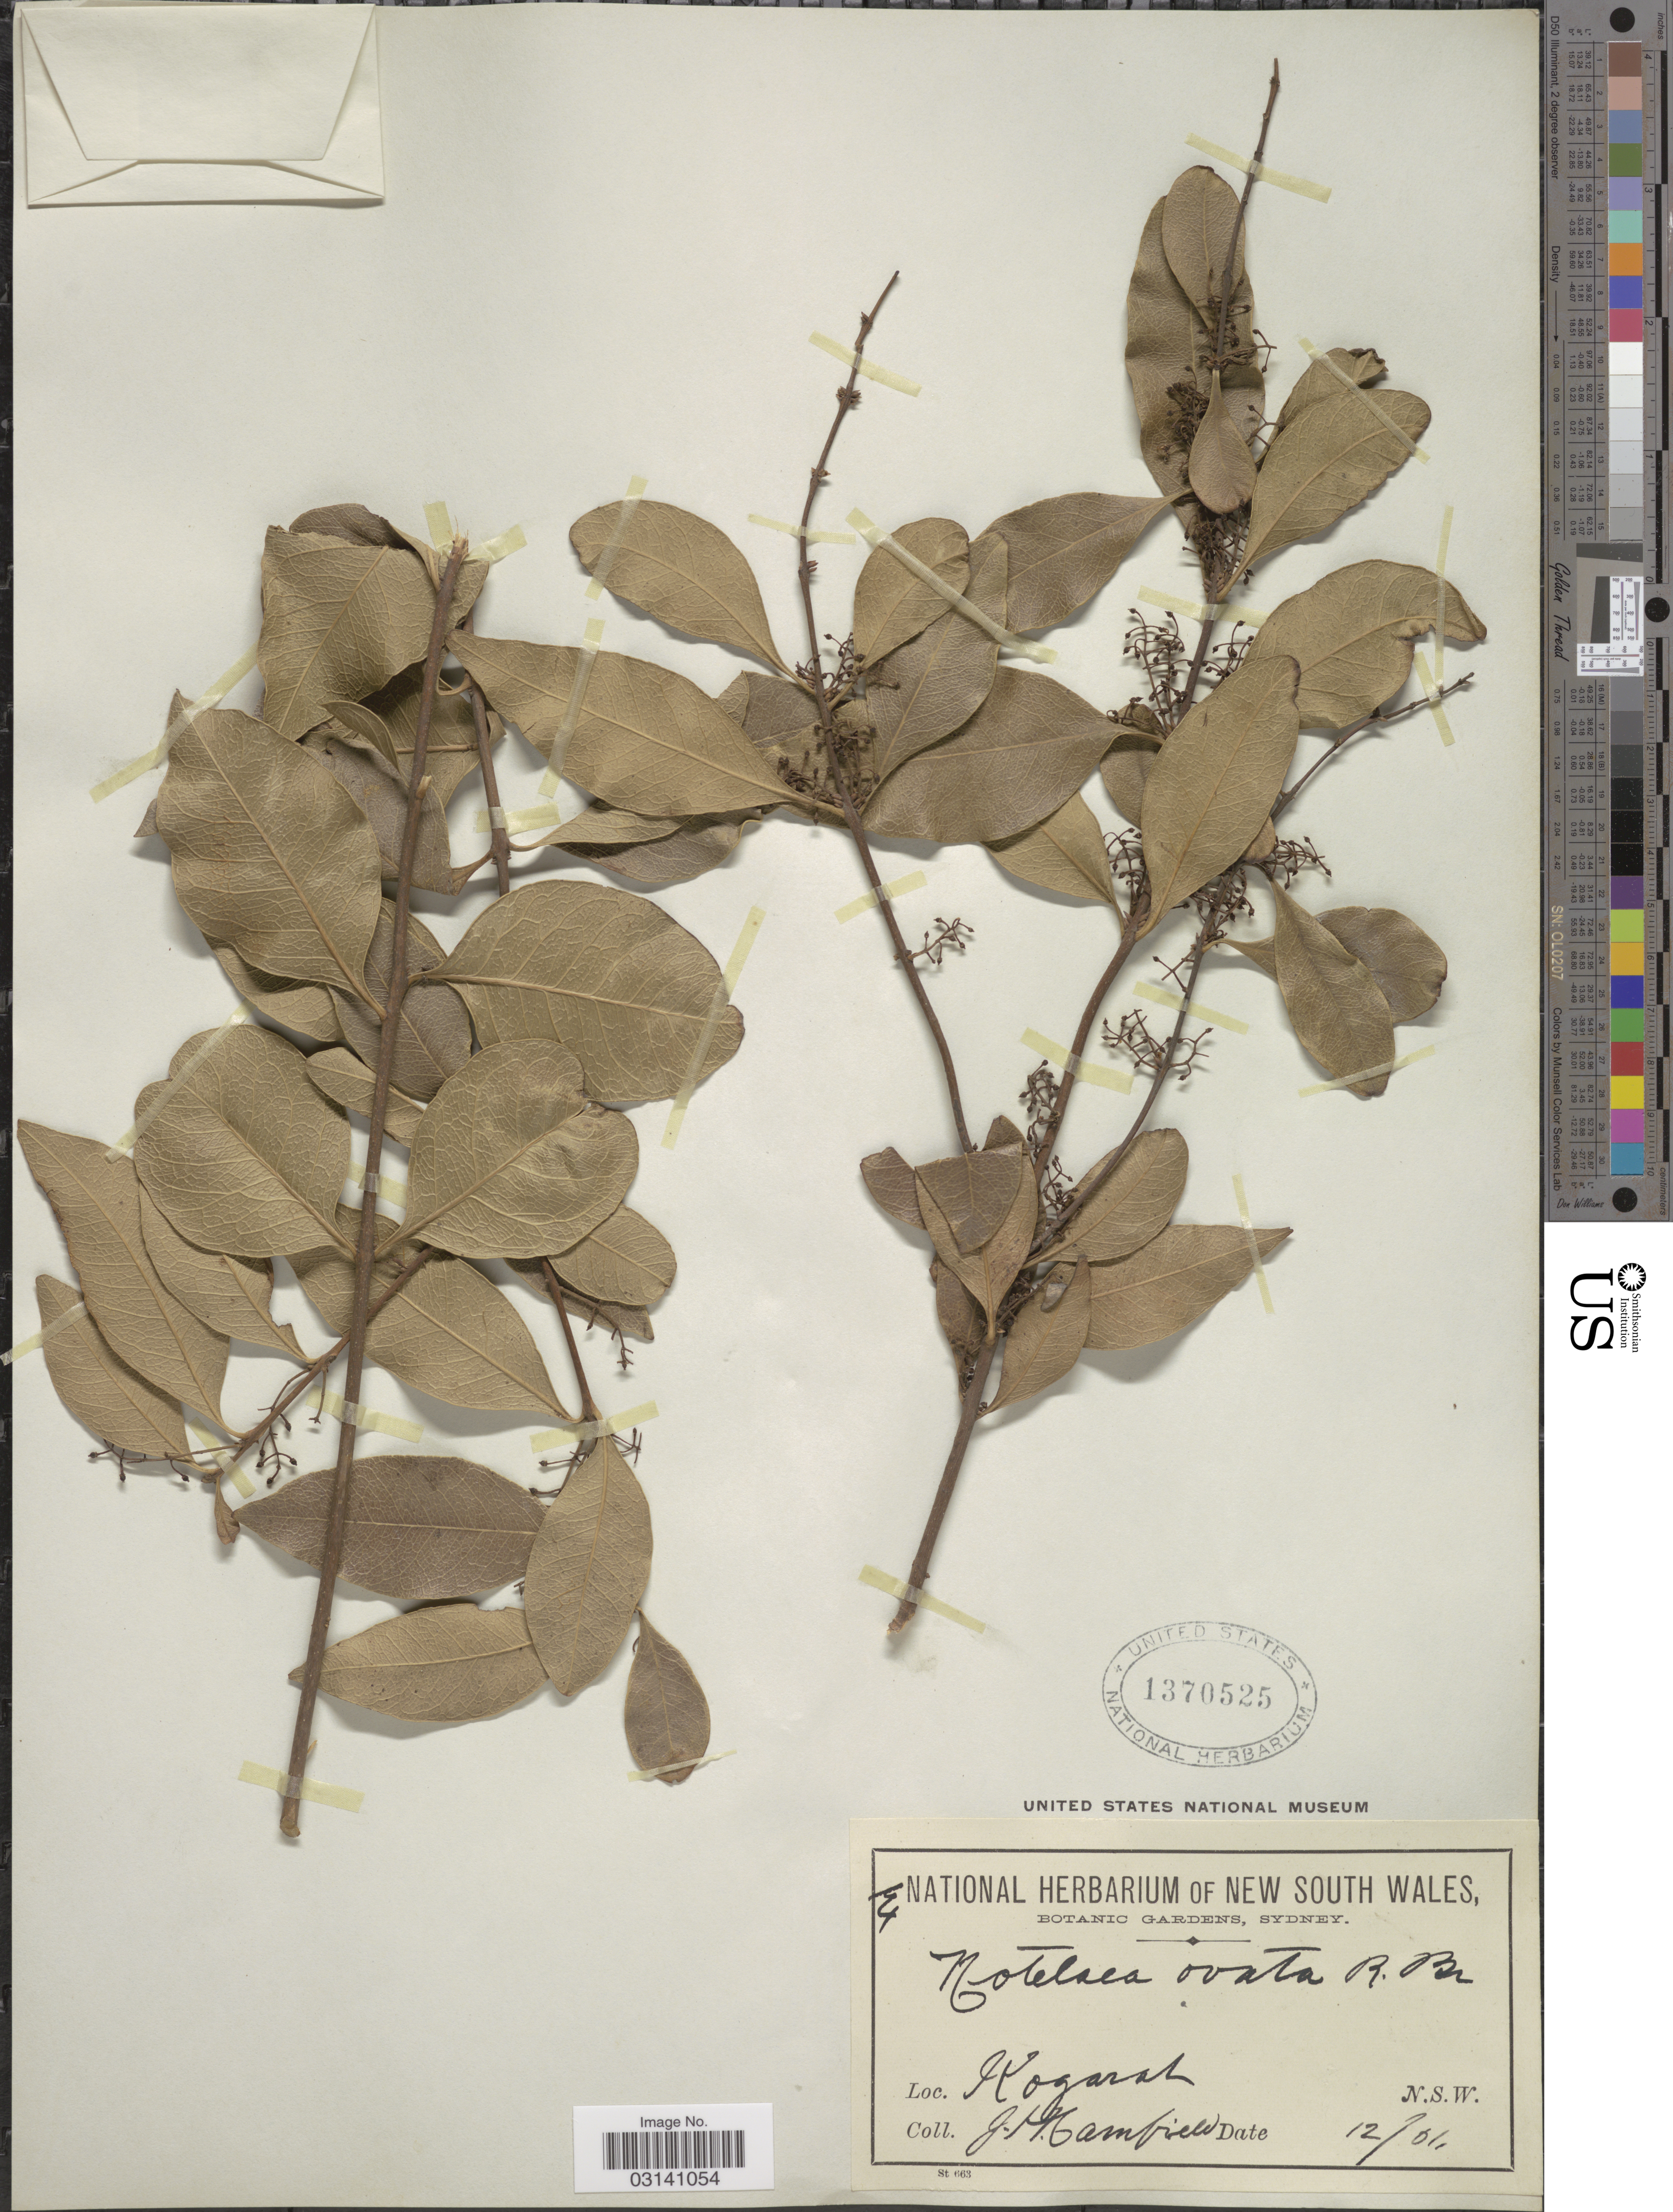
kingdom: Plantae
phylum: Tracheophyta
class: Magnoliopsida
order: Lamiales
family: Oleaceae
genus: Notelaea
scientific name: Notelaea ovata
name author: R. Br.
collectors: J. Camfield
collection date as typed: Transcribed d/m/y: /12/1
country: Australia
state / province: Queensland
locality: Kogarah. N.S.W.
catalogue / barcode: US 1370525